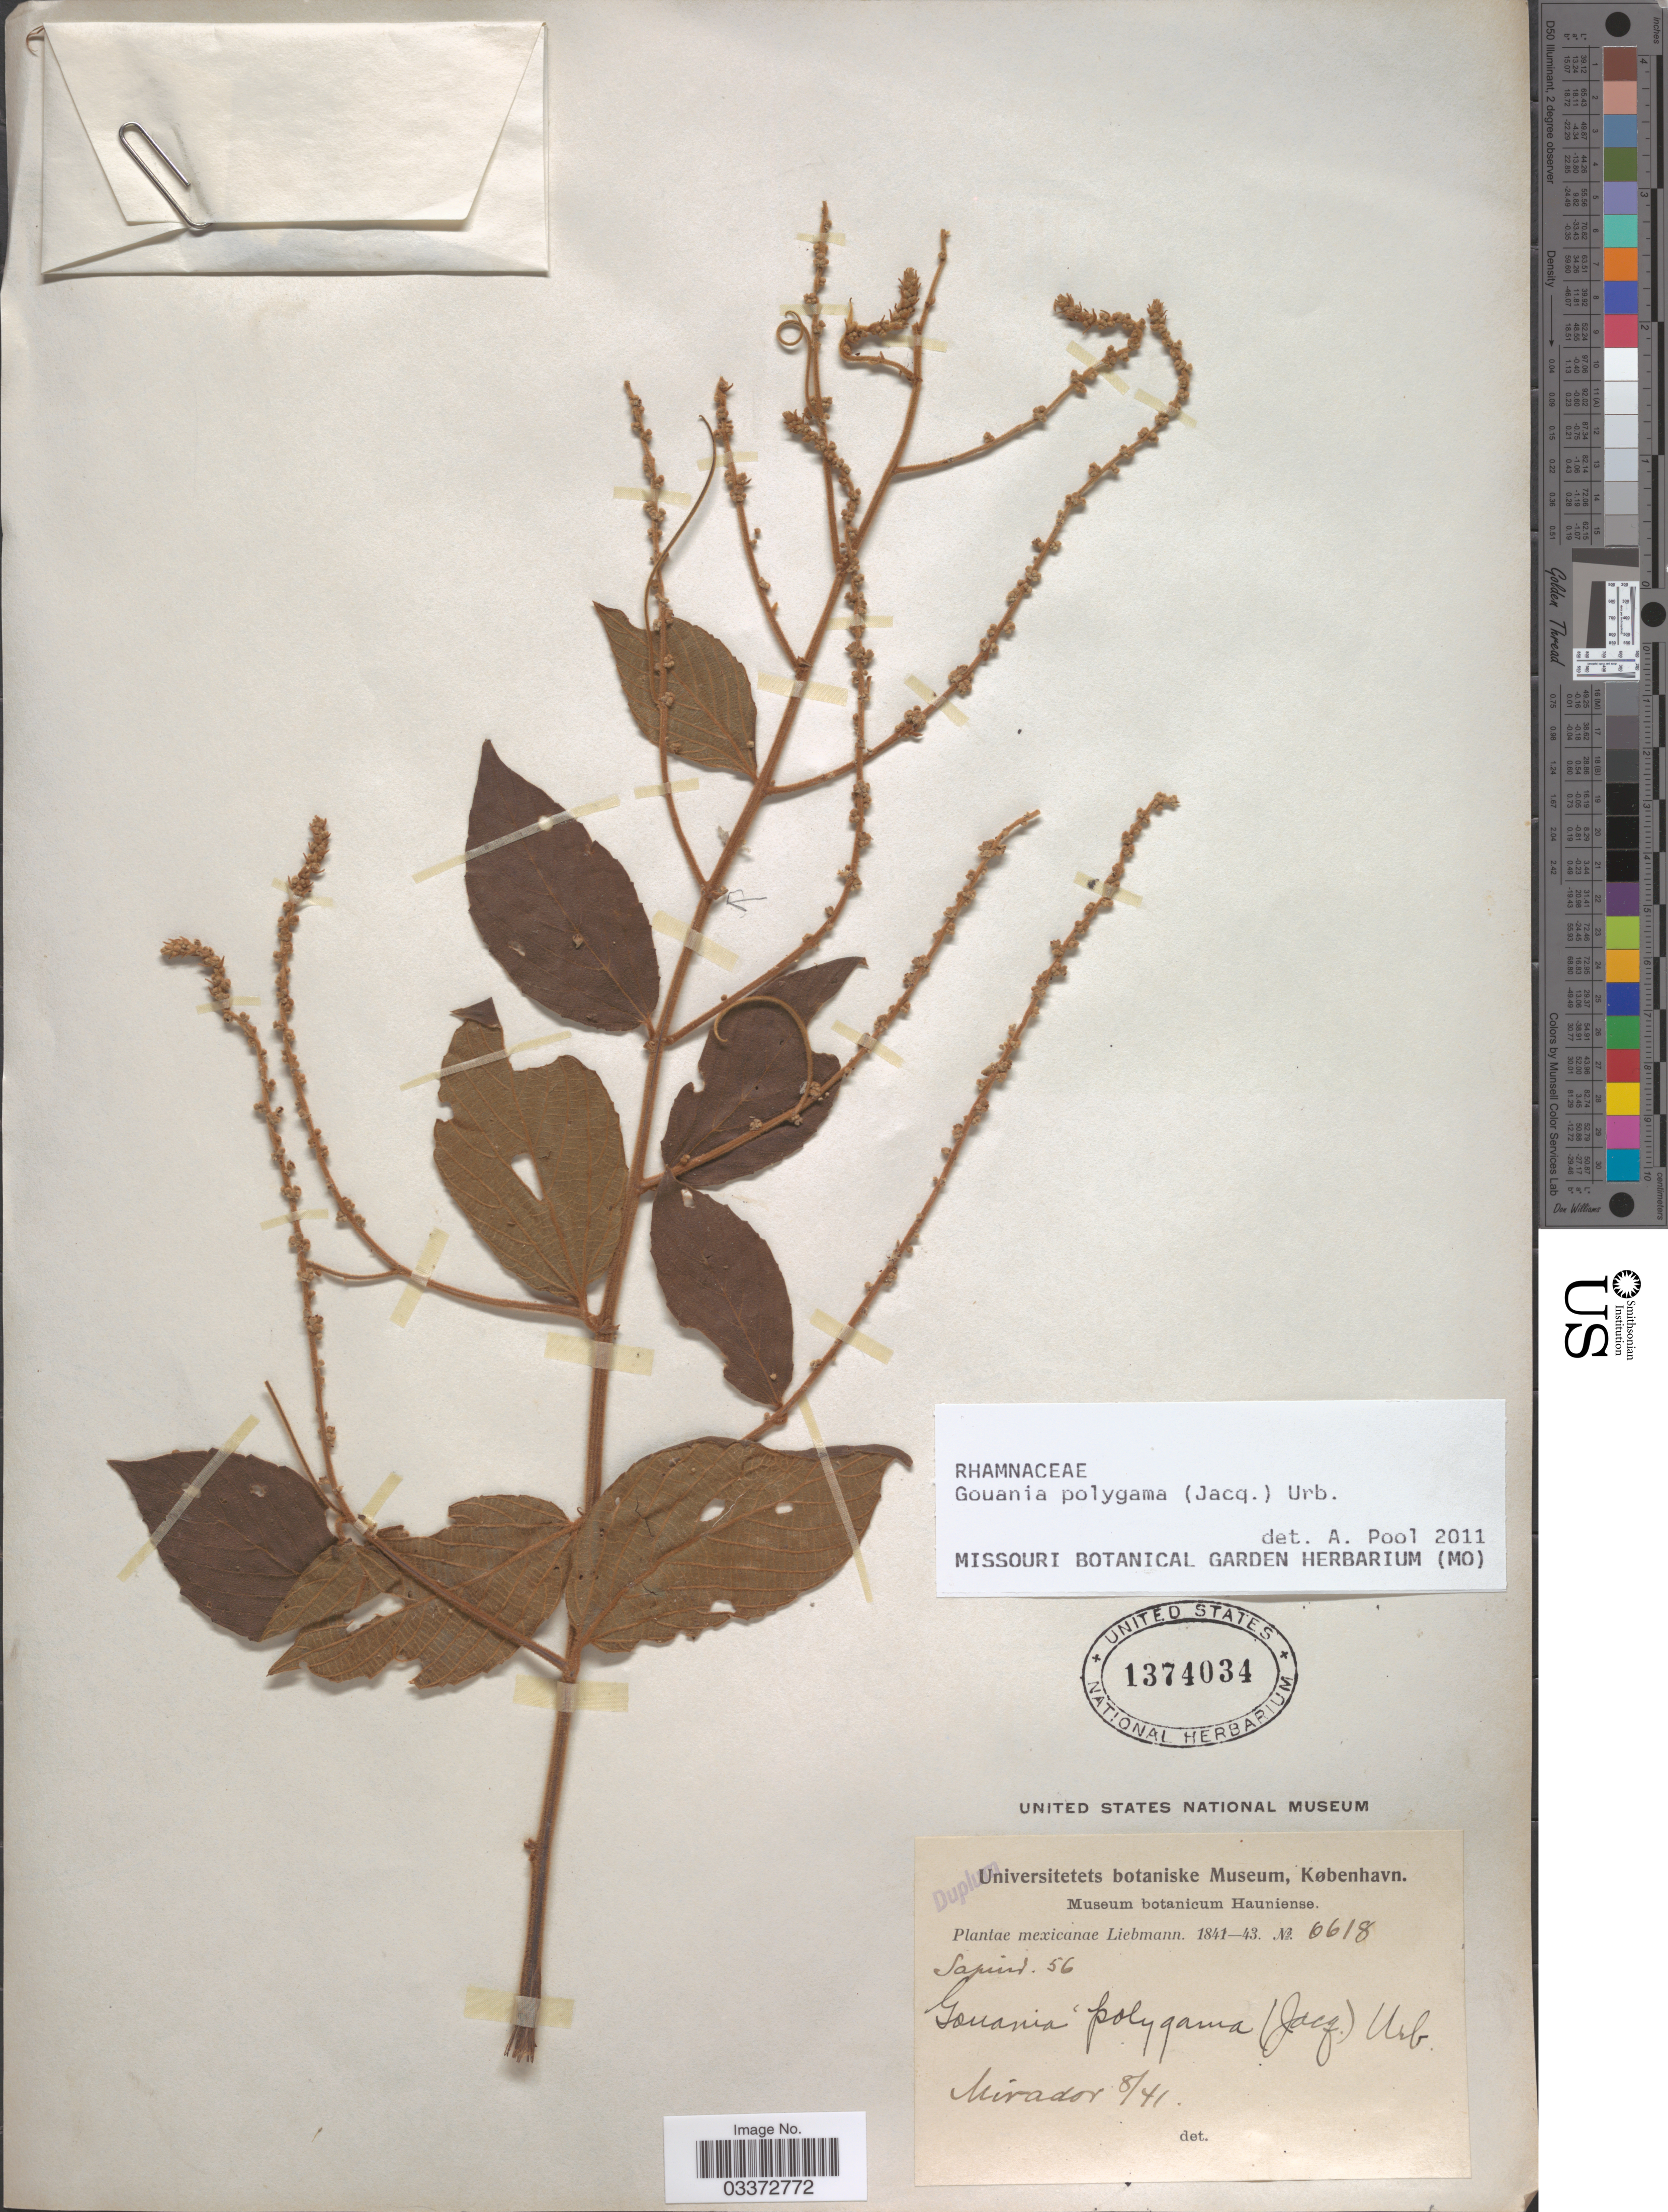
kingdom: Plantae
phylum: Tracheophyta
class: Magnoliopsida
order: Rosales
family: Rhamnaceae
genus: Gouania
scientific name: Gouania polygama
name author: (Jacq.) Urb.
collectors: Liebmann, --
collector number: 6618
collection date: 1841-08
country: Mexico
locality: Mirador.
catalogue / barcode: US 1374034